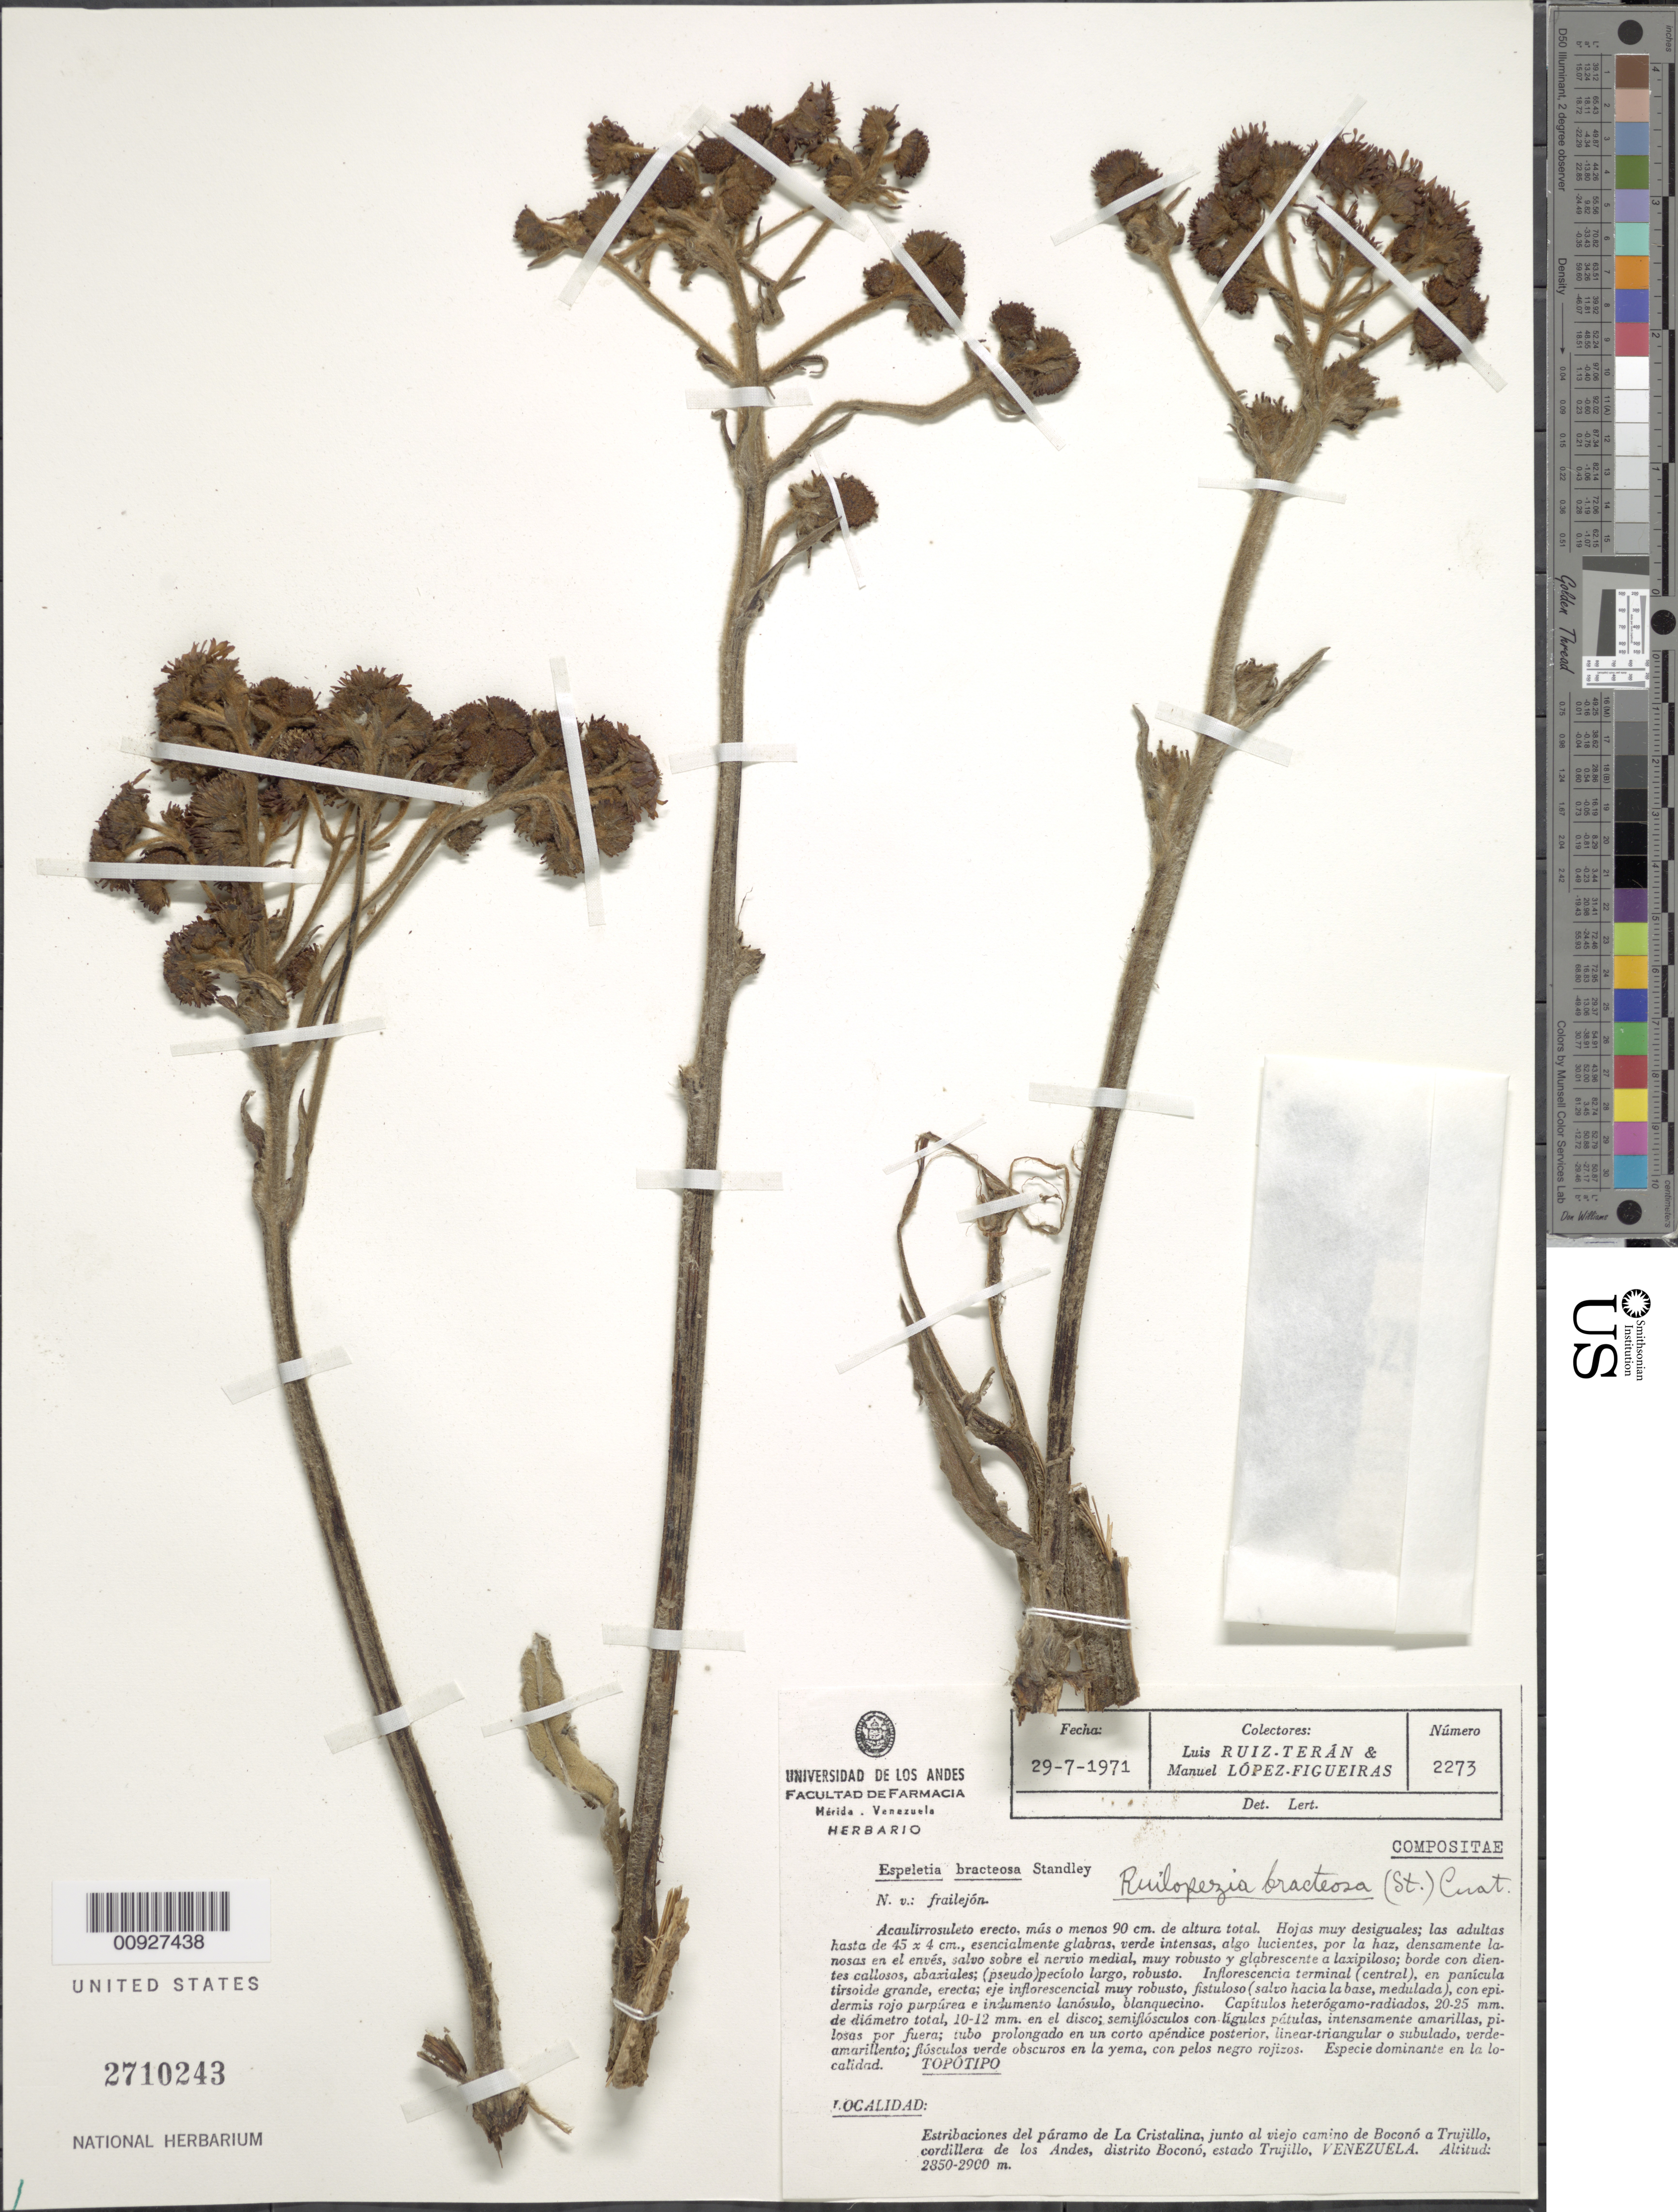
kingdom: Plantae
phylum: Tracheophyta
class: Magnoliopsida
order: Asterales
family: Asteraceae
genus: Ruilopezia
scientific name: Ruilopezia bracteosa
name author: (Standl.) Cuatrec.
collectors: L. Teran & M. López Figueiras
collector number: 2273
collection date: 1971-07-29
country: Venezuela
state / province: Trujillo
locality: Estribaciones del paramo de La Cristalina, junto al viejo camino de Bocono a Trujillo, Cordillera de los Andes, Distrito Bocono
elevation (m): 2850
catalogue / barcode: US 2710243